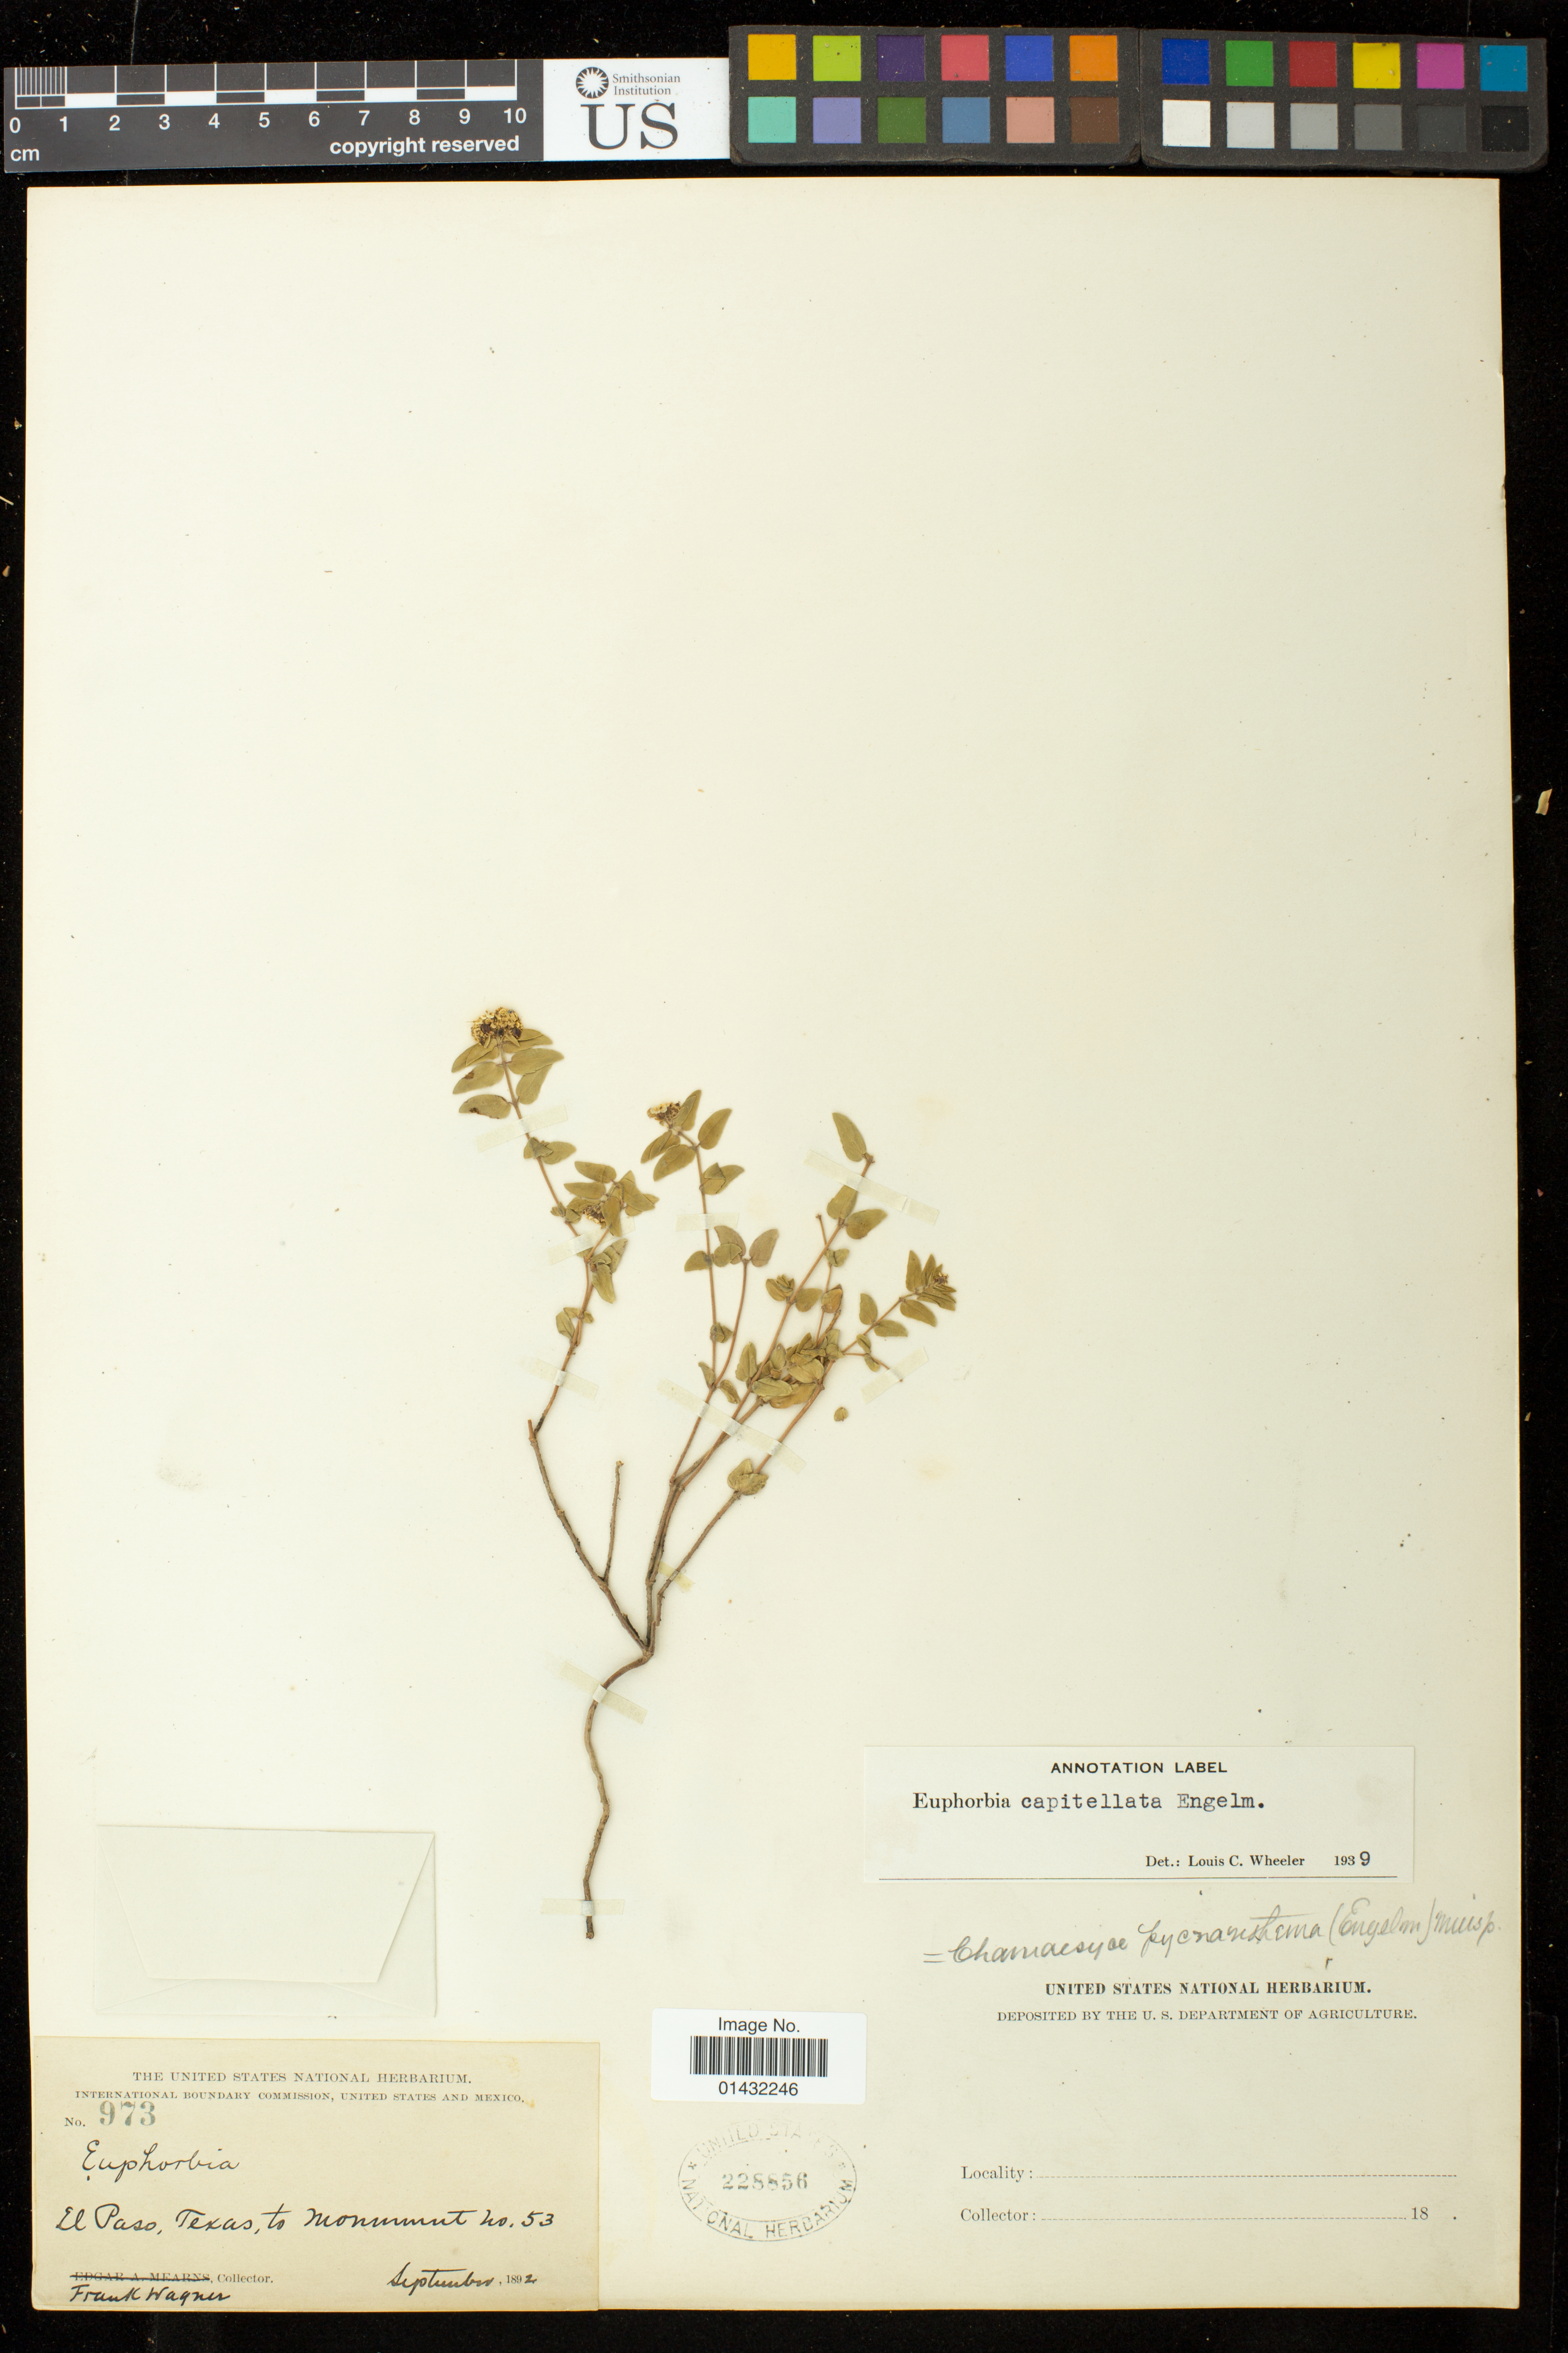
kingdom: Plantae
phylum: Tracheophyta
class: Magnoliopsida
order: Malpighiales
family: Euphorbiaceae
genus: Euphorbia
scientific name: Euphorbia capitellata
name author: Engelm. in Emory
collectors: F. Wagner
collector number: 973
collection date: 1892-09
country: United States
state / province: Texas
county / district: El Paso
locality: El Paso to Monument No.53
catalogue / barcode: US 228856